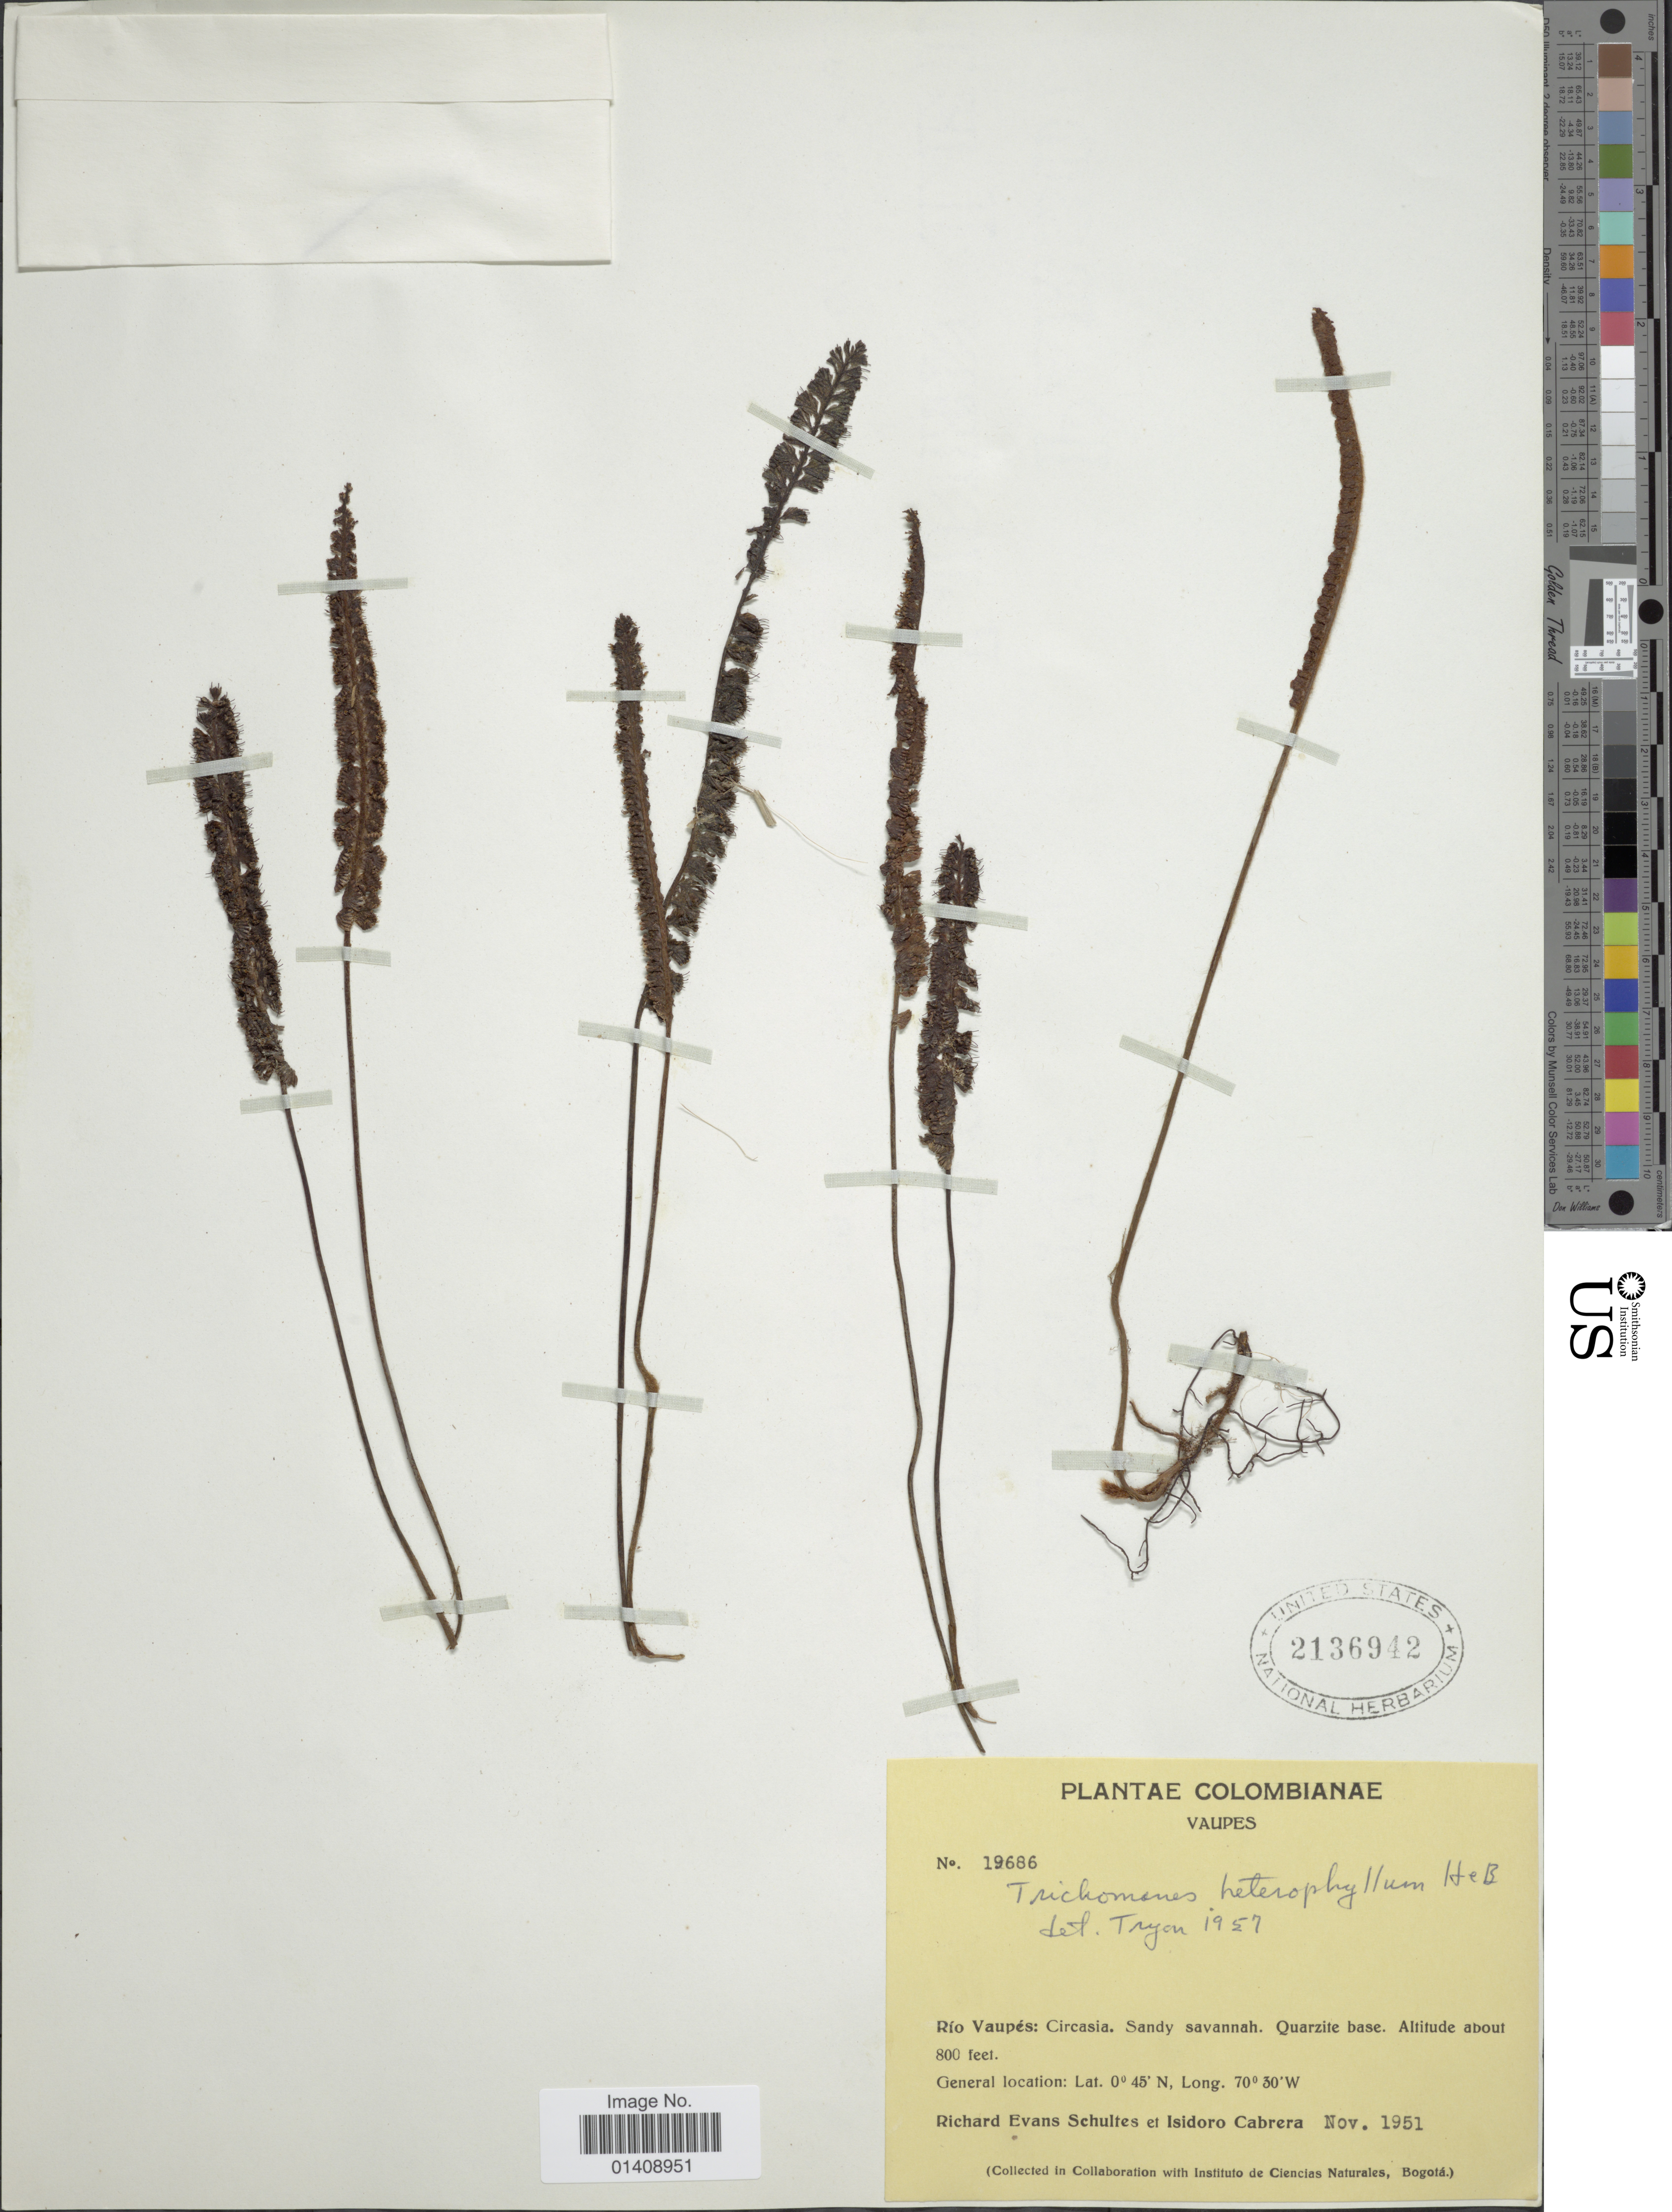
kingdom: Plantae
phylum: Tracheophyta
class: Polypodiopsida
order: Hymenophyllales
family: Hymenophyllaceae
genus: Trichomanes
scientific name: Trichomanes humboldtii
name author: (Bosch) Lellinger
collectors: R. E. Schultes & I. Cabrera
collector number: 19686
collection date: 1951-11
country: Colombia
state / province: Vaupés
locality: Rio Vaupés, Circasia. Sandy savannah, Quarzite base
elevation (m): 244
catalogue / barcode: US 2136942